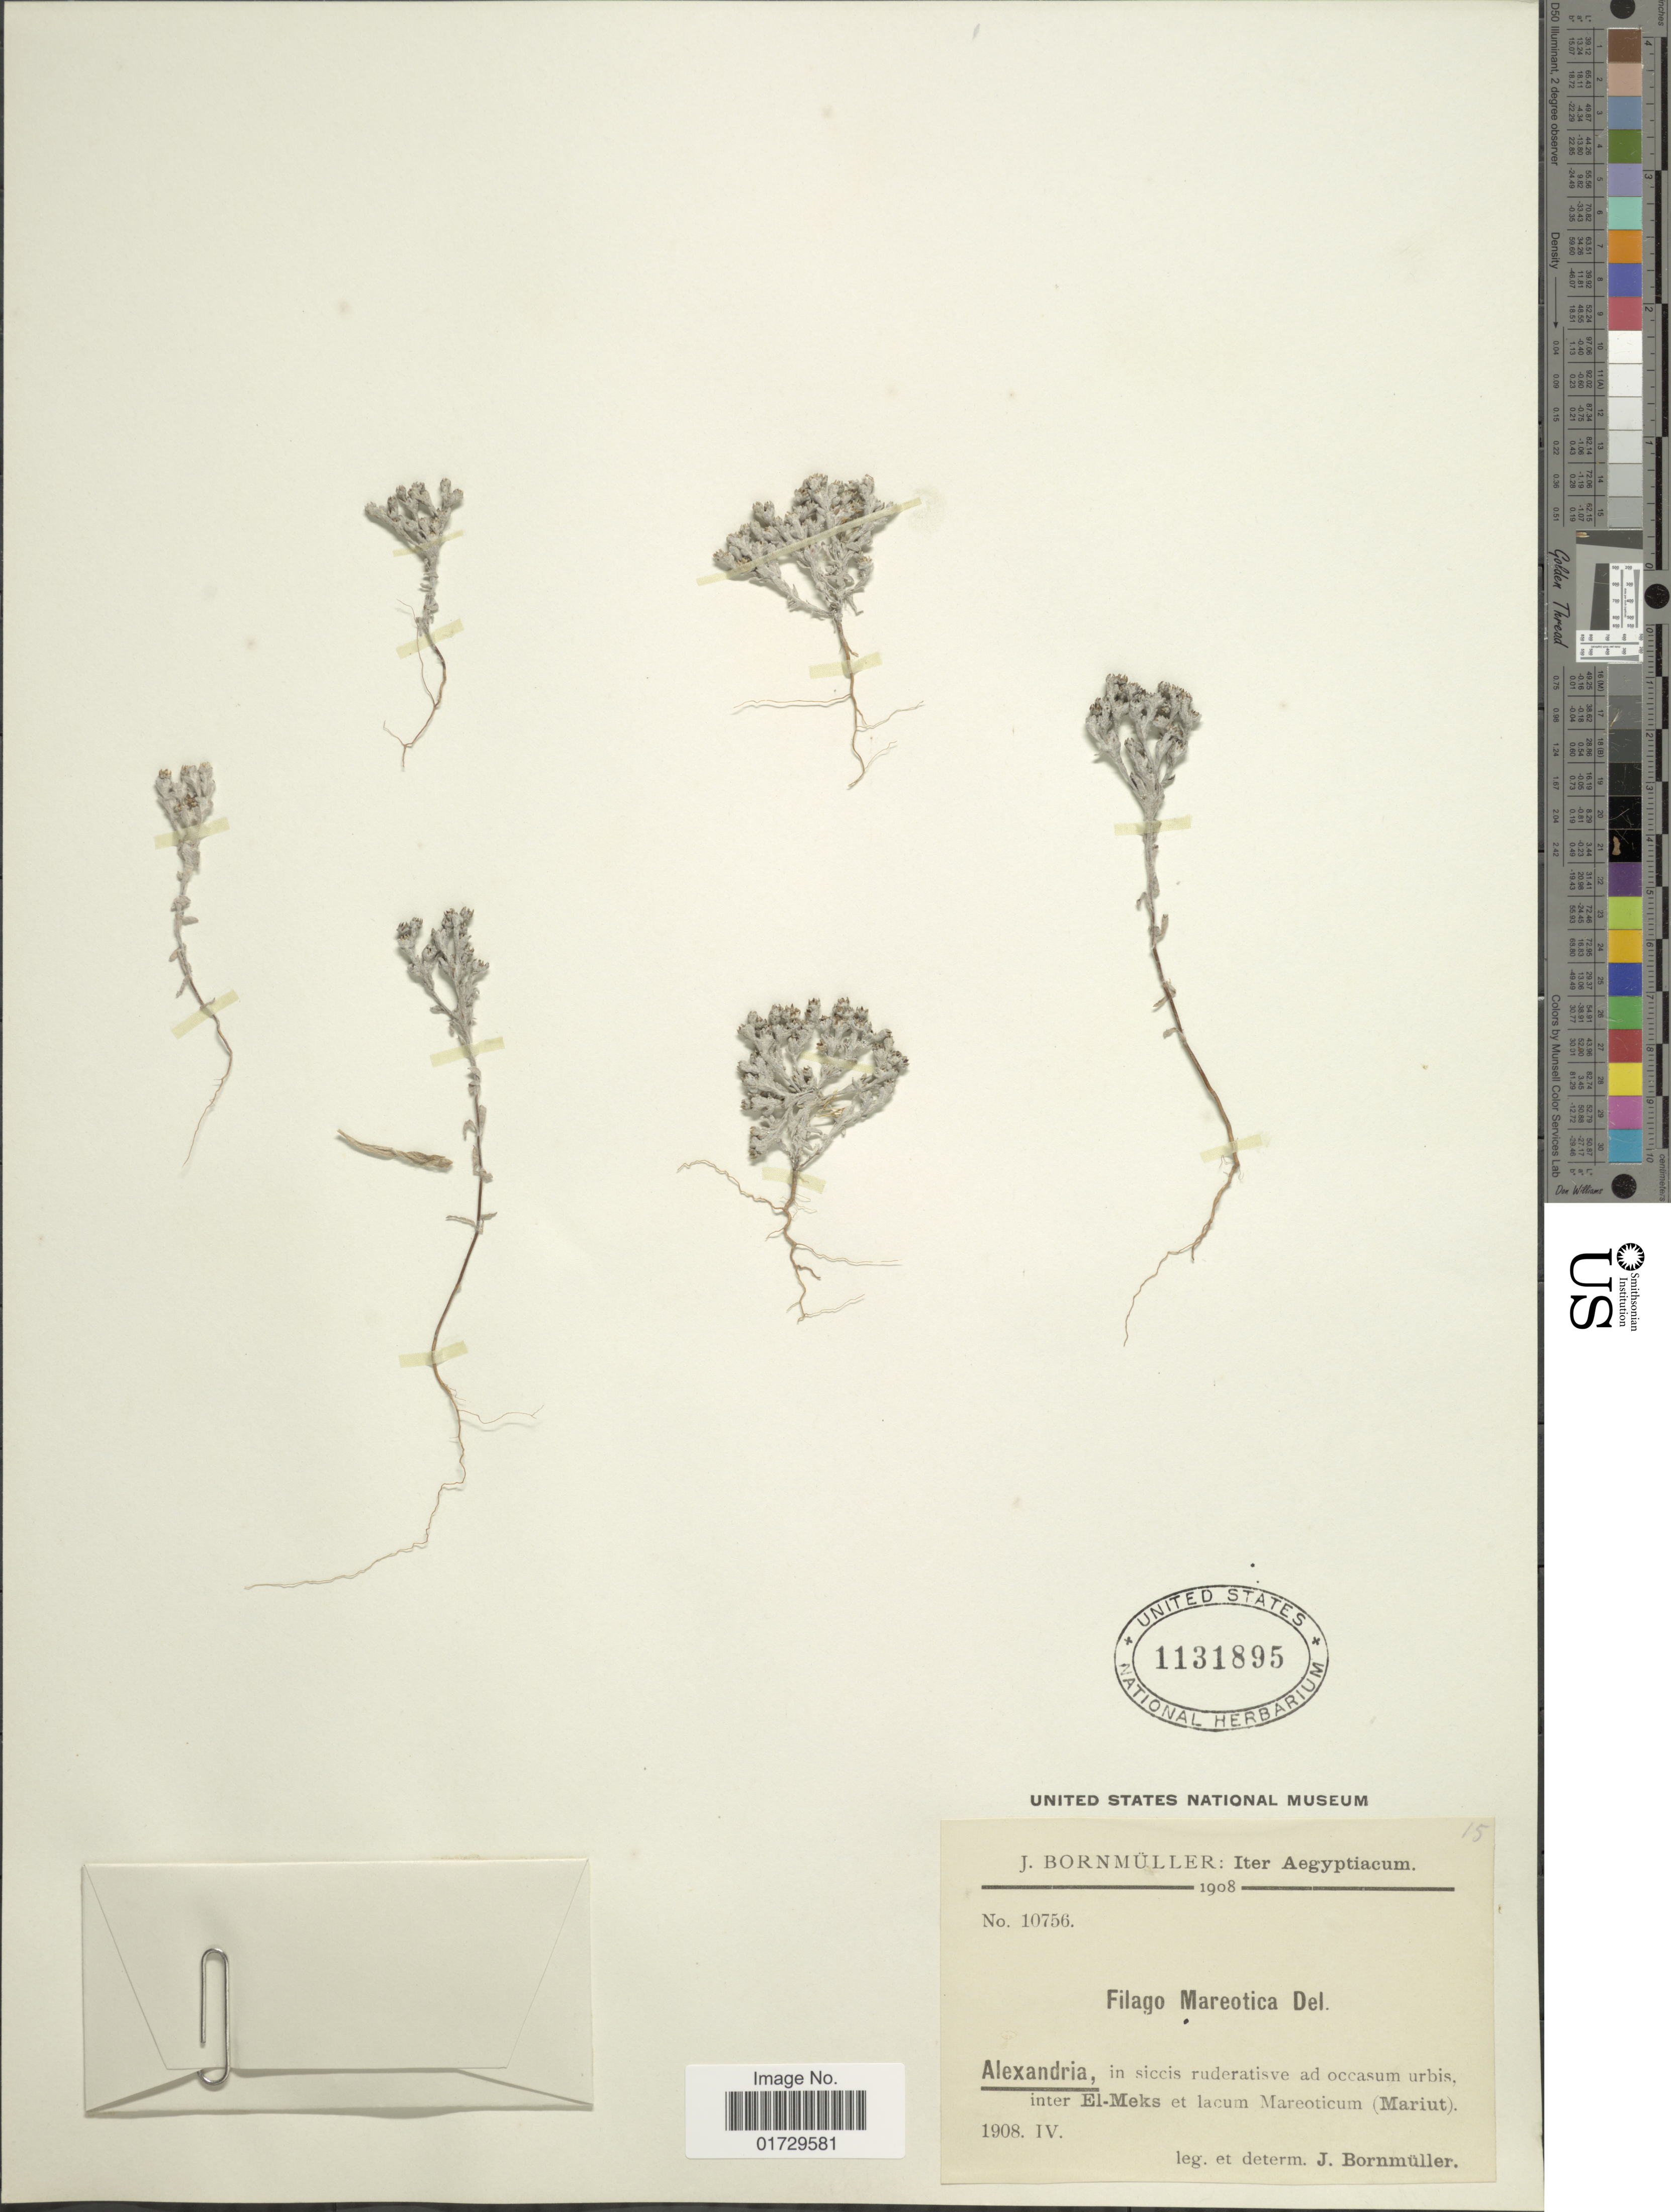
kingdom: Plantae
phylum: Tracheophyta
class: Magnoliopsida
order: Asterales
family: Asteraceae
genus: Filago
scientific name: Filago mareotica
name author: Delile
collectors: J. Bornmüller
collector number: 10756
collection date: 1908-04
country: Egypt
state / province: Al Iskandariyah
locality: Alexandria, in siccis ruderatisve ad occasum urbis, inter El-Meks et lacum Mareoticum (Mariut)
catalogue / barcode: US 1131895